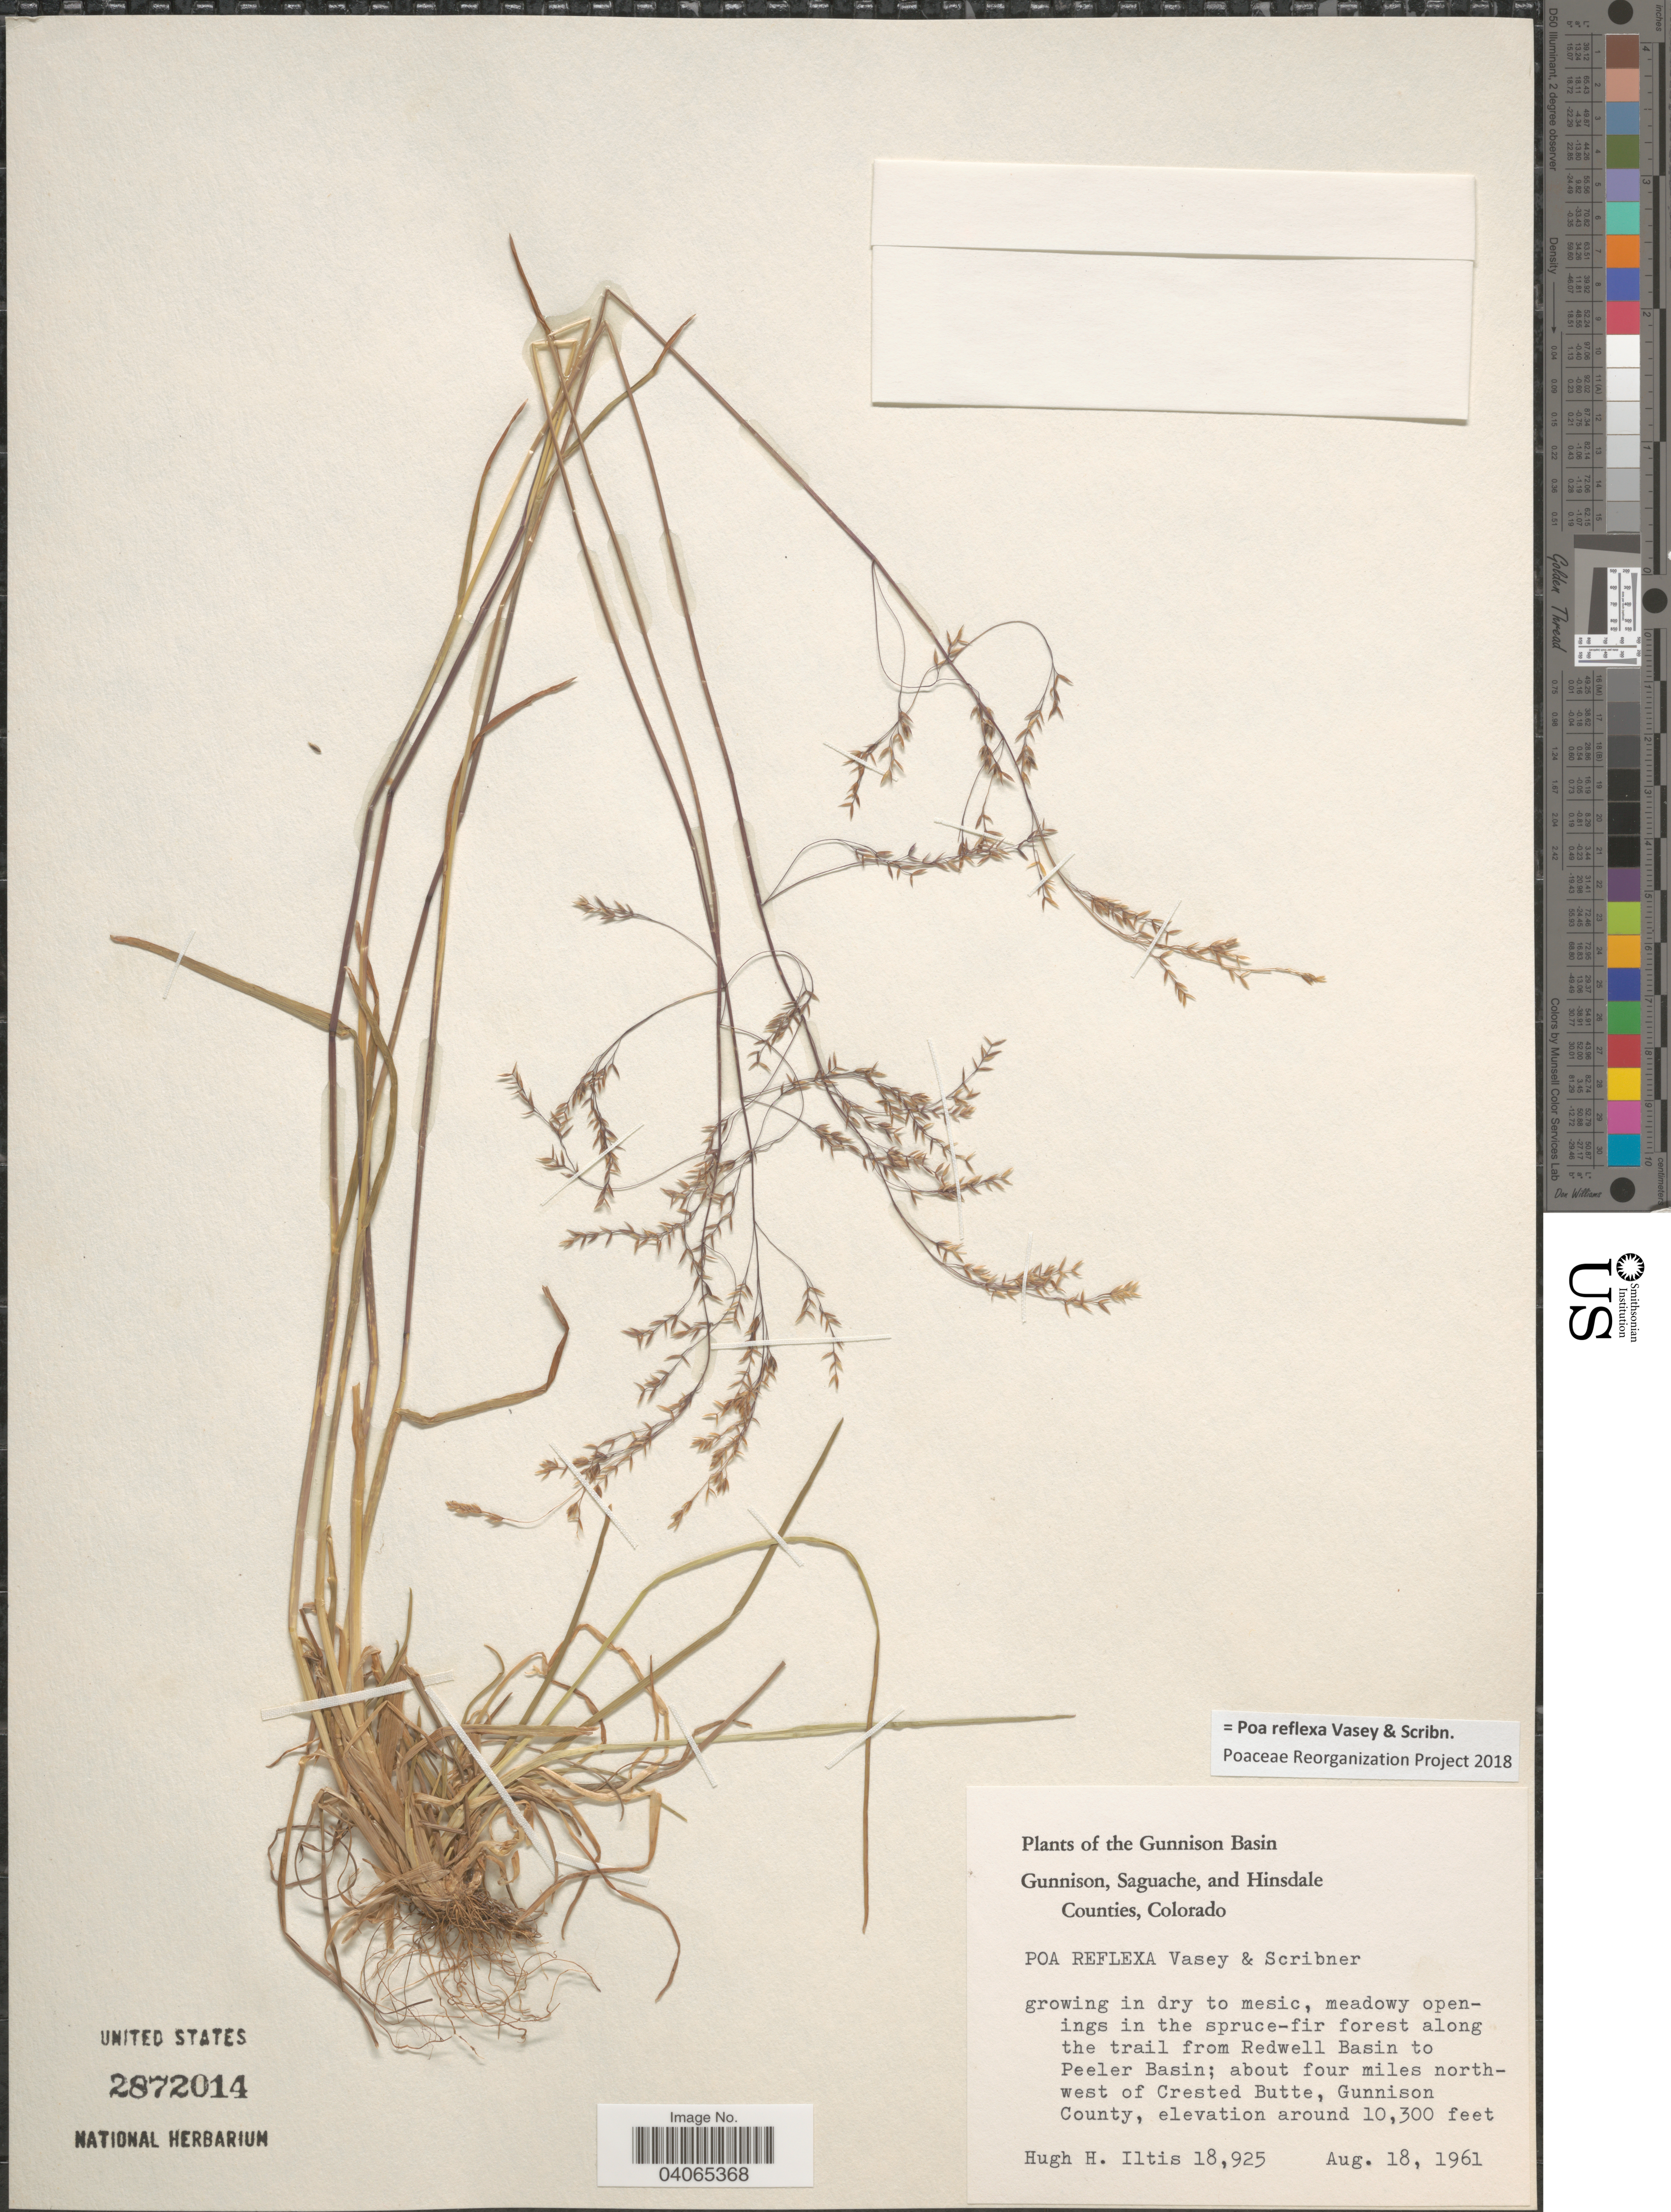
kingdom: Plantae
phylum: Tracheophyta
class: Liliopsida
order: Poales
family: Poaceae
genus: Poa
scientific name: Poa reflexa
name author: Vasey & Scribn.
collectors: H. Iltis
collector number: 18925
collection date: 1961-08-18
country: United States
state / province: Colorado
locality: Gunnison Basin. Growing in dry to mesic, meadowy openings in the spruce-fir forest along the trail from Redwell Basin to Peeler Basin; about four miles northwest of Crested Butte, Gunnison County.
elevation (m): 3139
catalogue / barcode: US 2872014